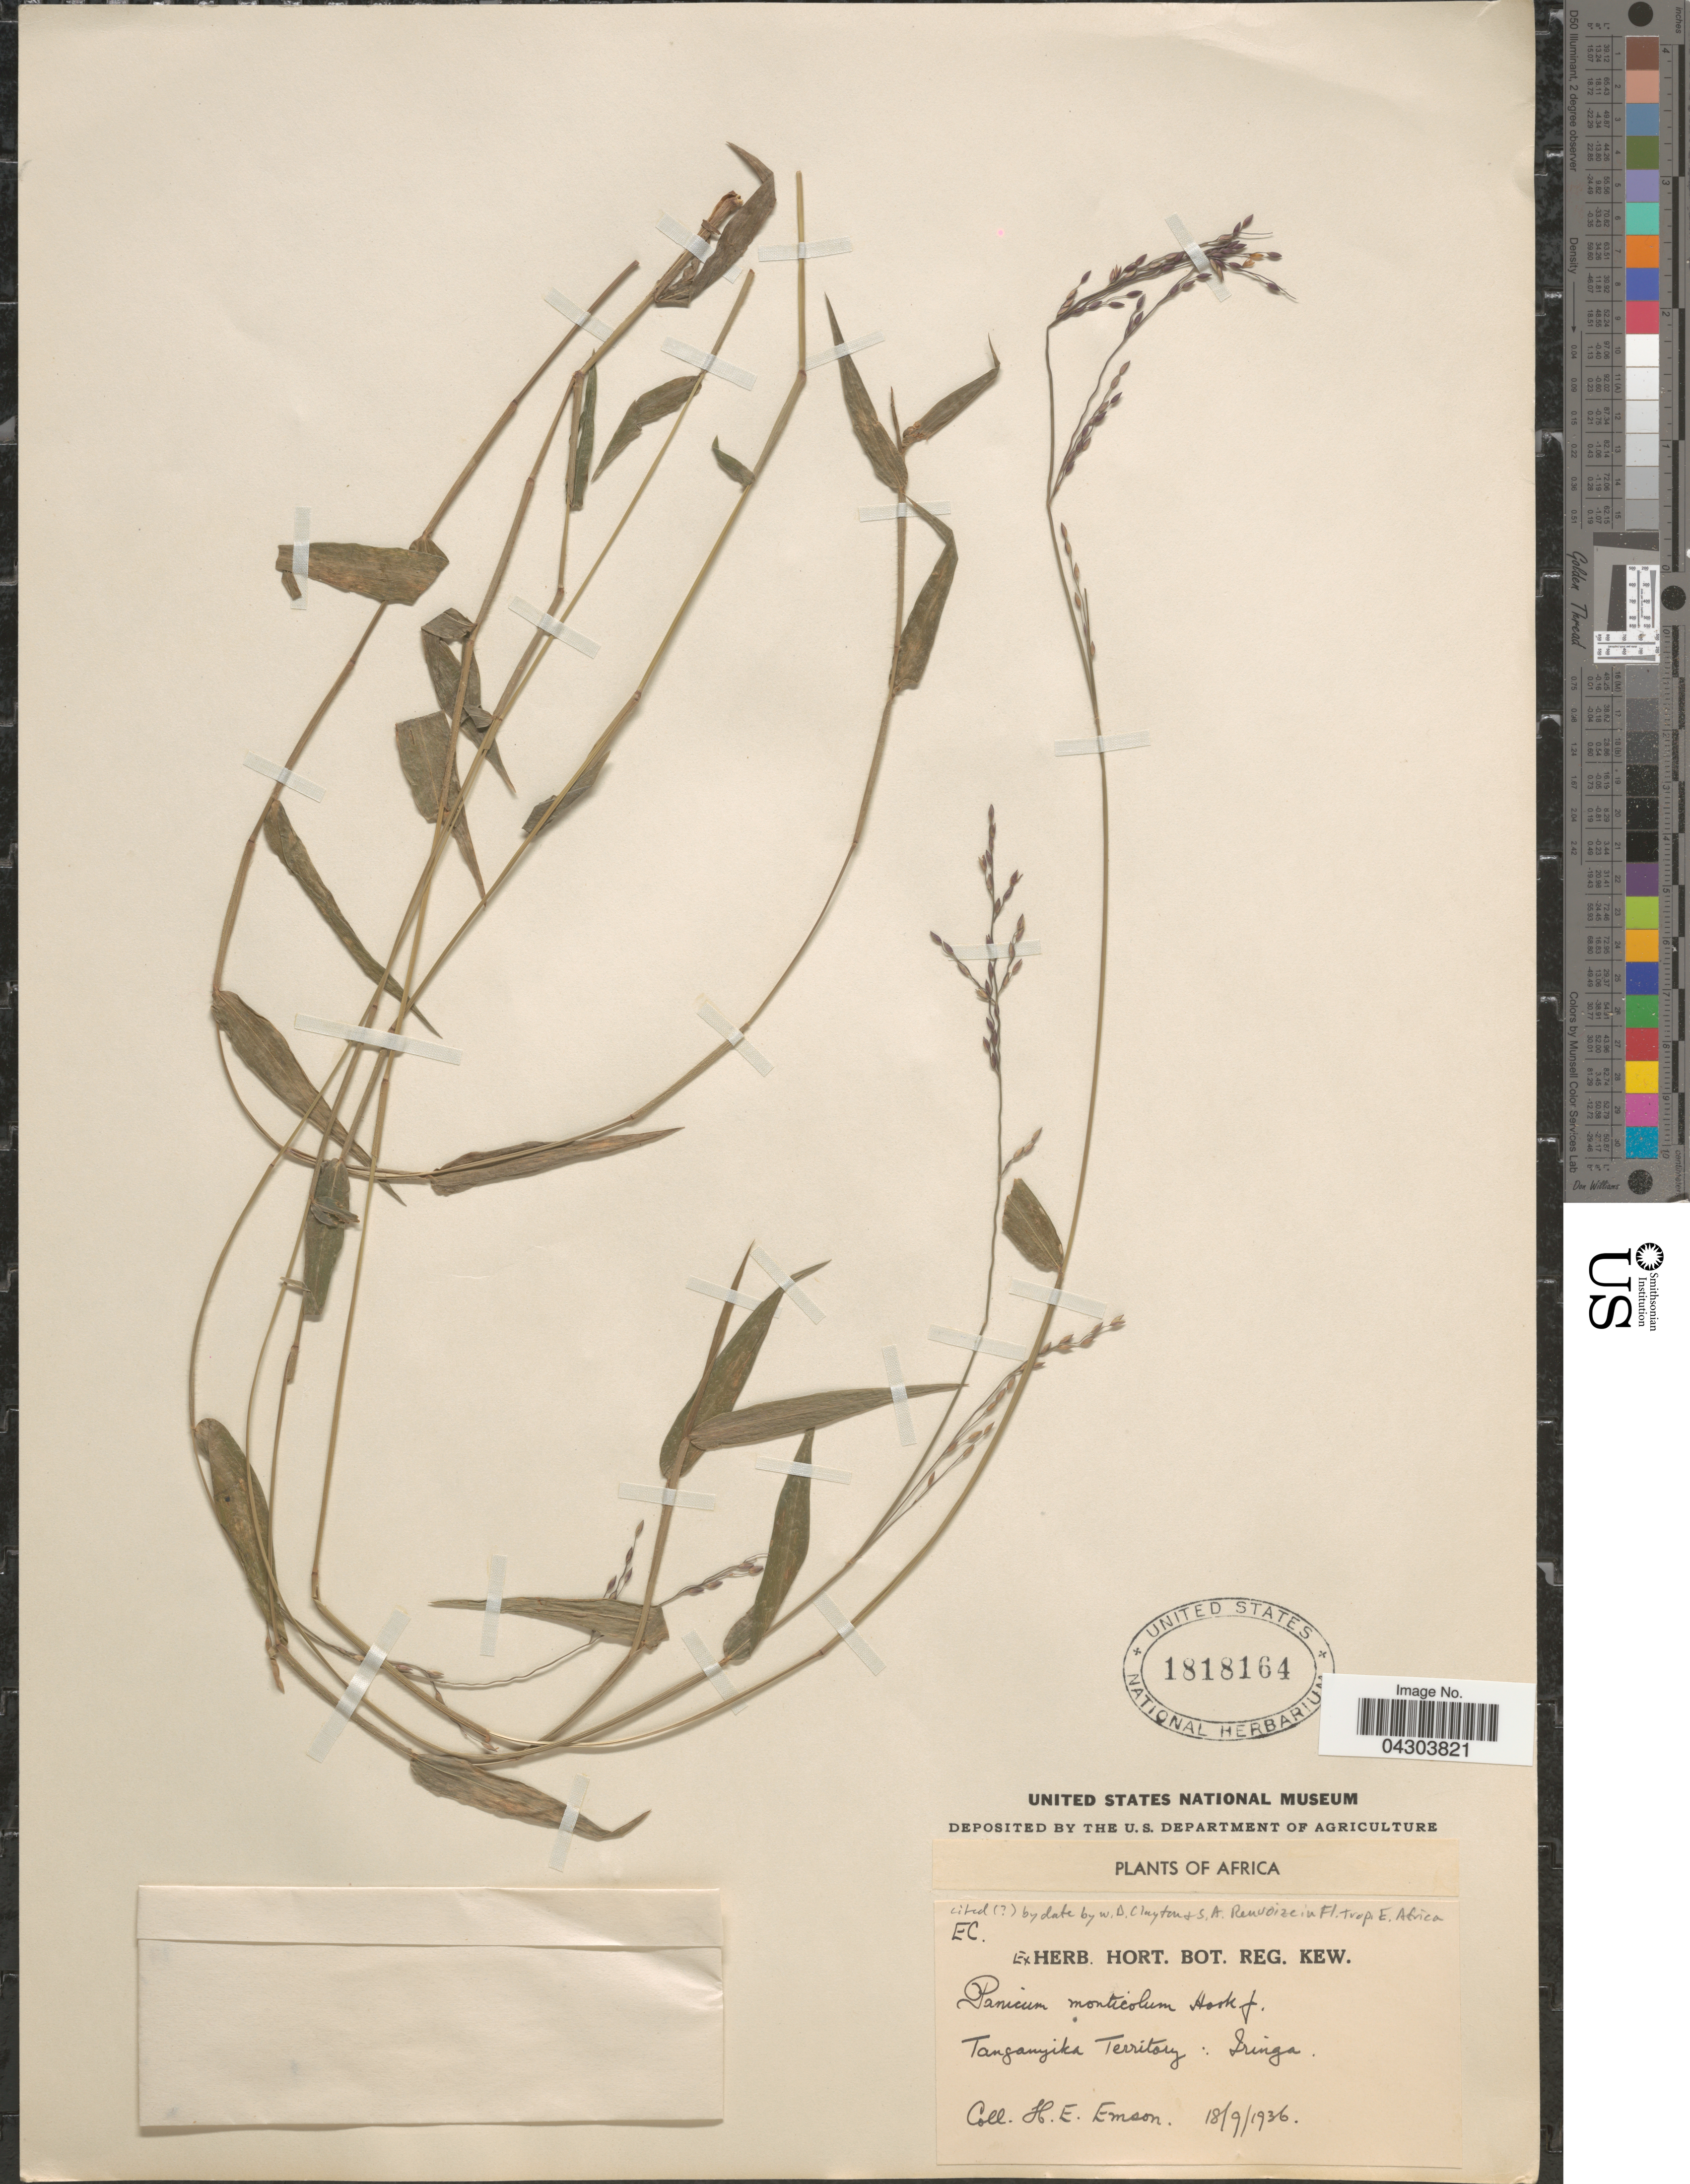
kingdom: Plantae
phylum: Tracheophyta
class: Liliopsida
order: Poales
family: Poaceae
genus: Panicum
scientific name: Panicum monticola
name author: Hillebr.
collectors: H. Emson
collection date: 1936-09-18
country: Tanzania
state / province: Iringa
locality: Tanganyika Territory: Iringa.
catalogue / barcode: US 1818164